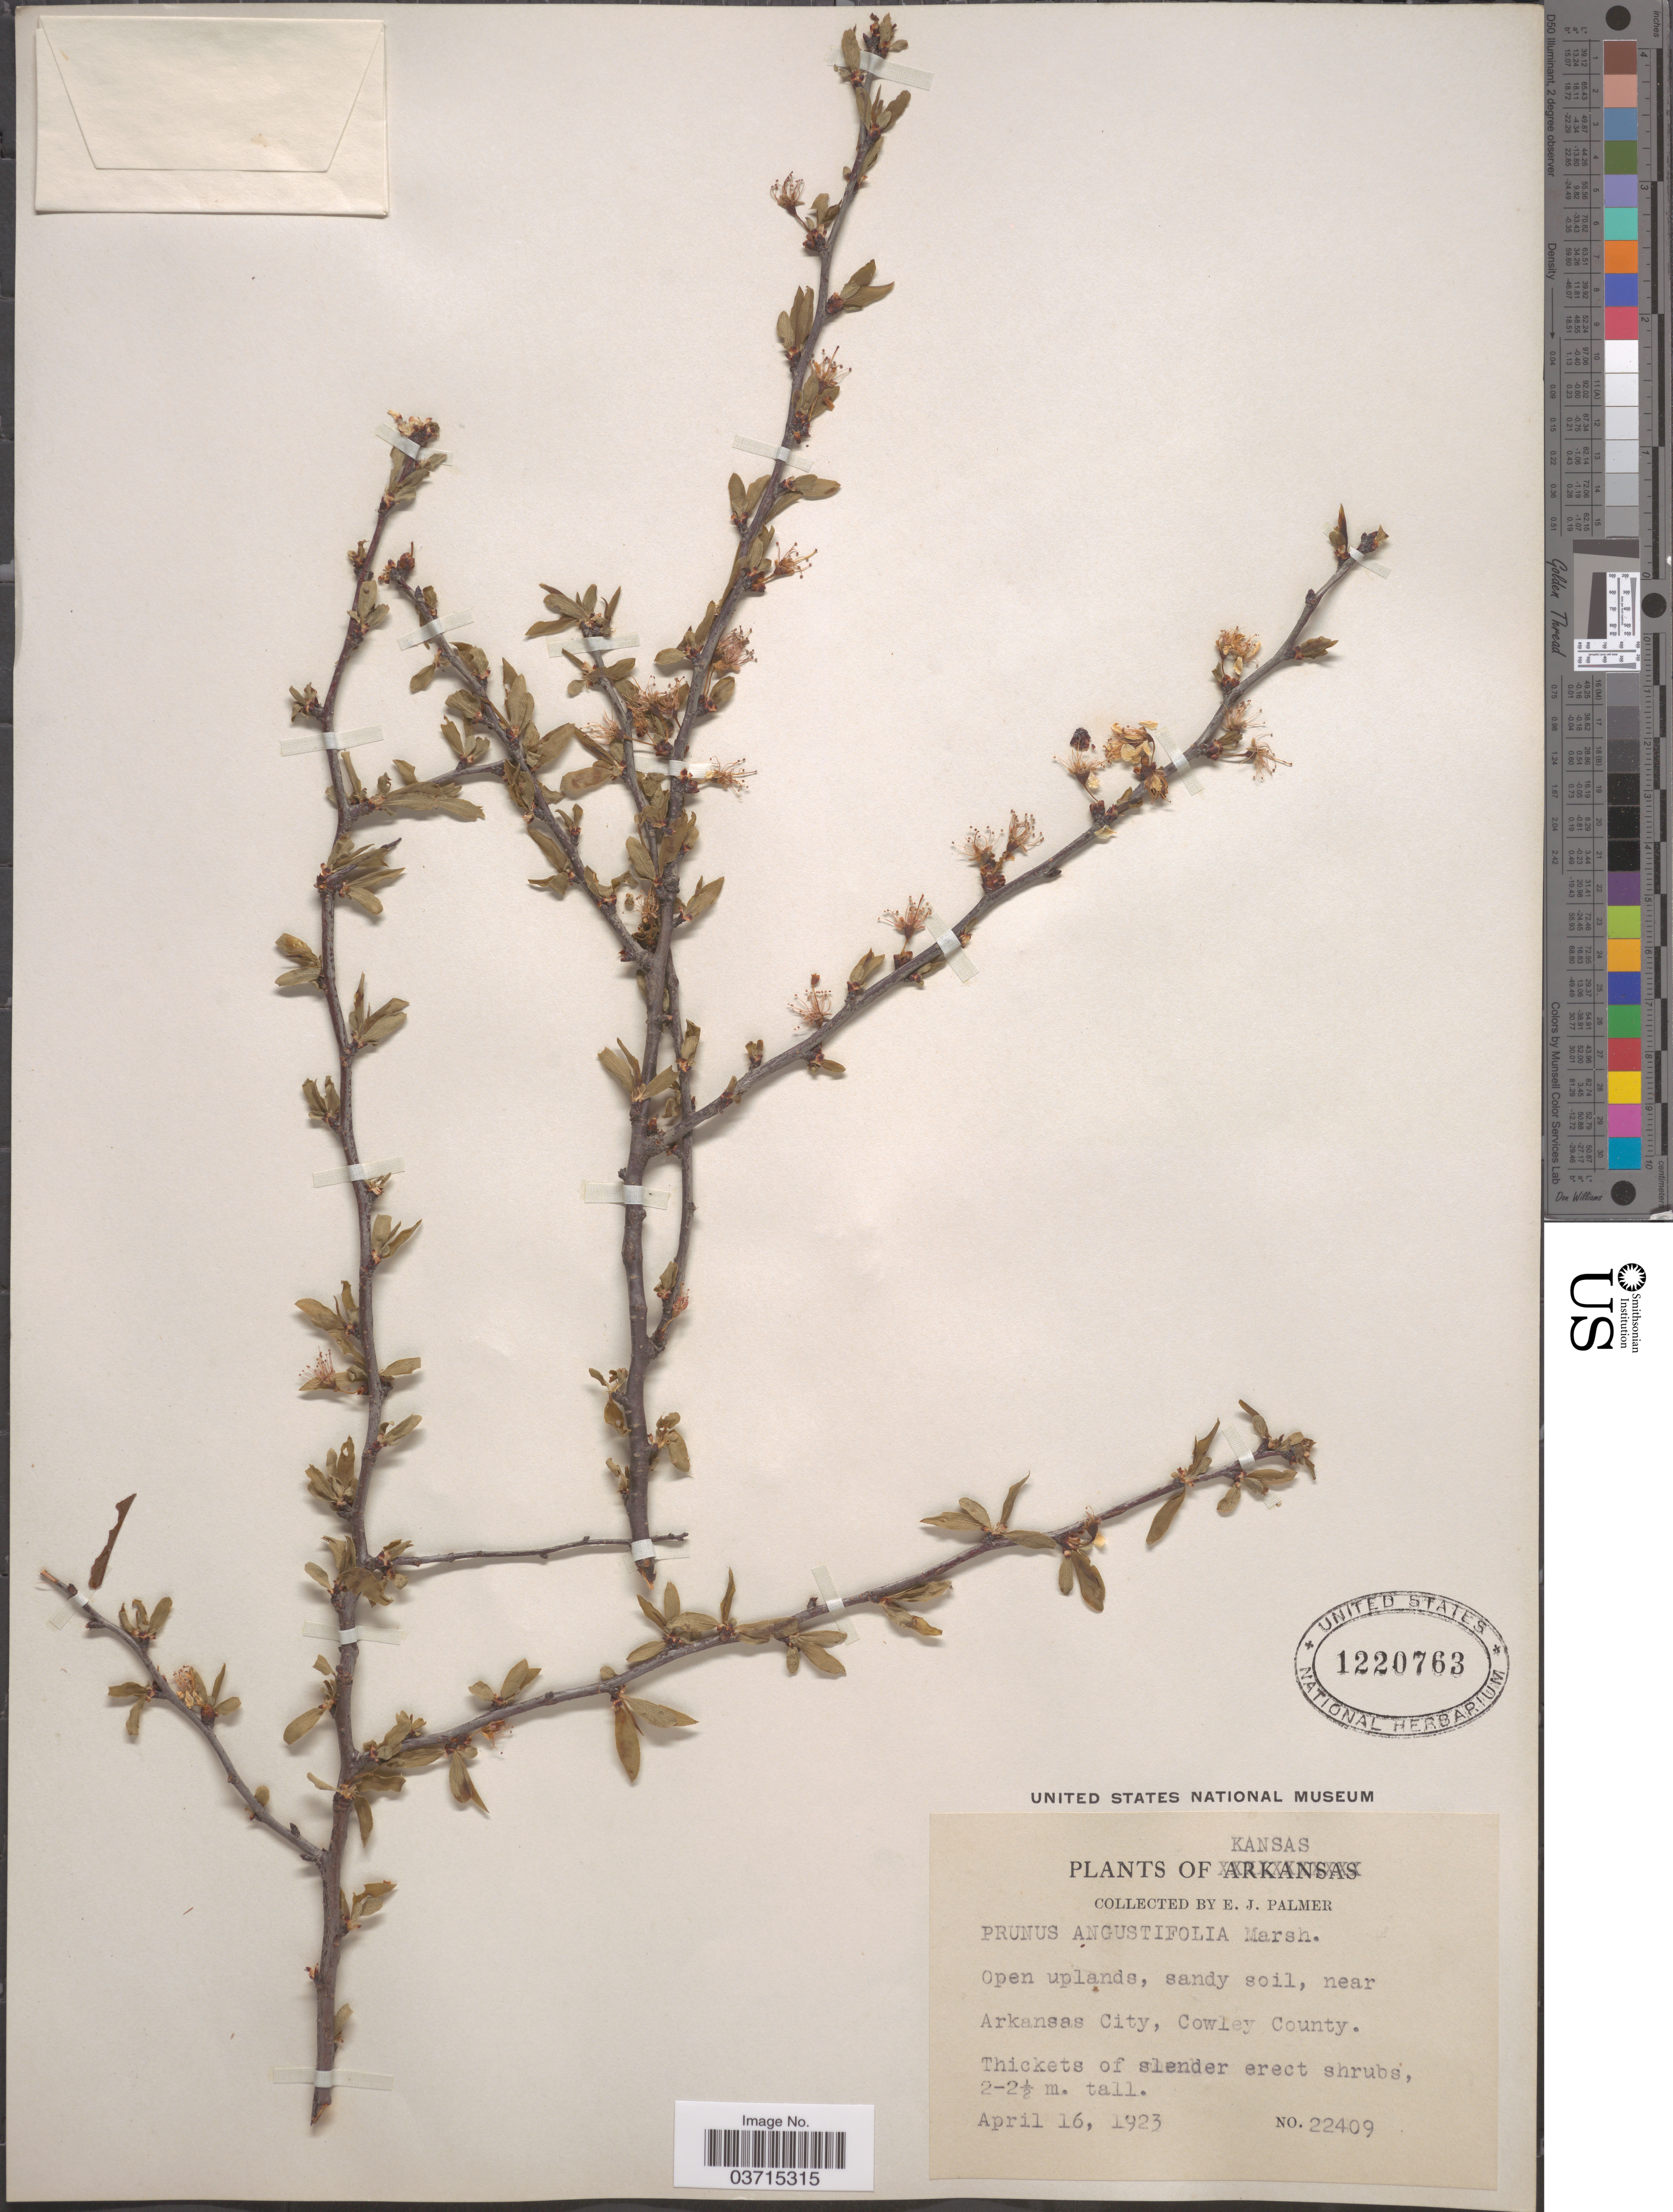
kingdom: Plantae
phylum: Tracheophyta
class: Magnoliopsida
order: Rosales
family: Rosaceae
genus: Prunus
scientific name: Prunus angustifolia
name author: Marshall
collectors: E. J. Palmer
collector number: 22409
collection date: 1923-04-16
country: United States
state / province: Kansas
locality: Near Arkansas City, Cowley County.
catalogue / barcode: US 1220763